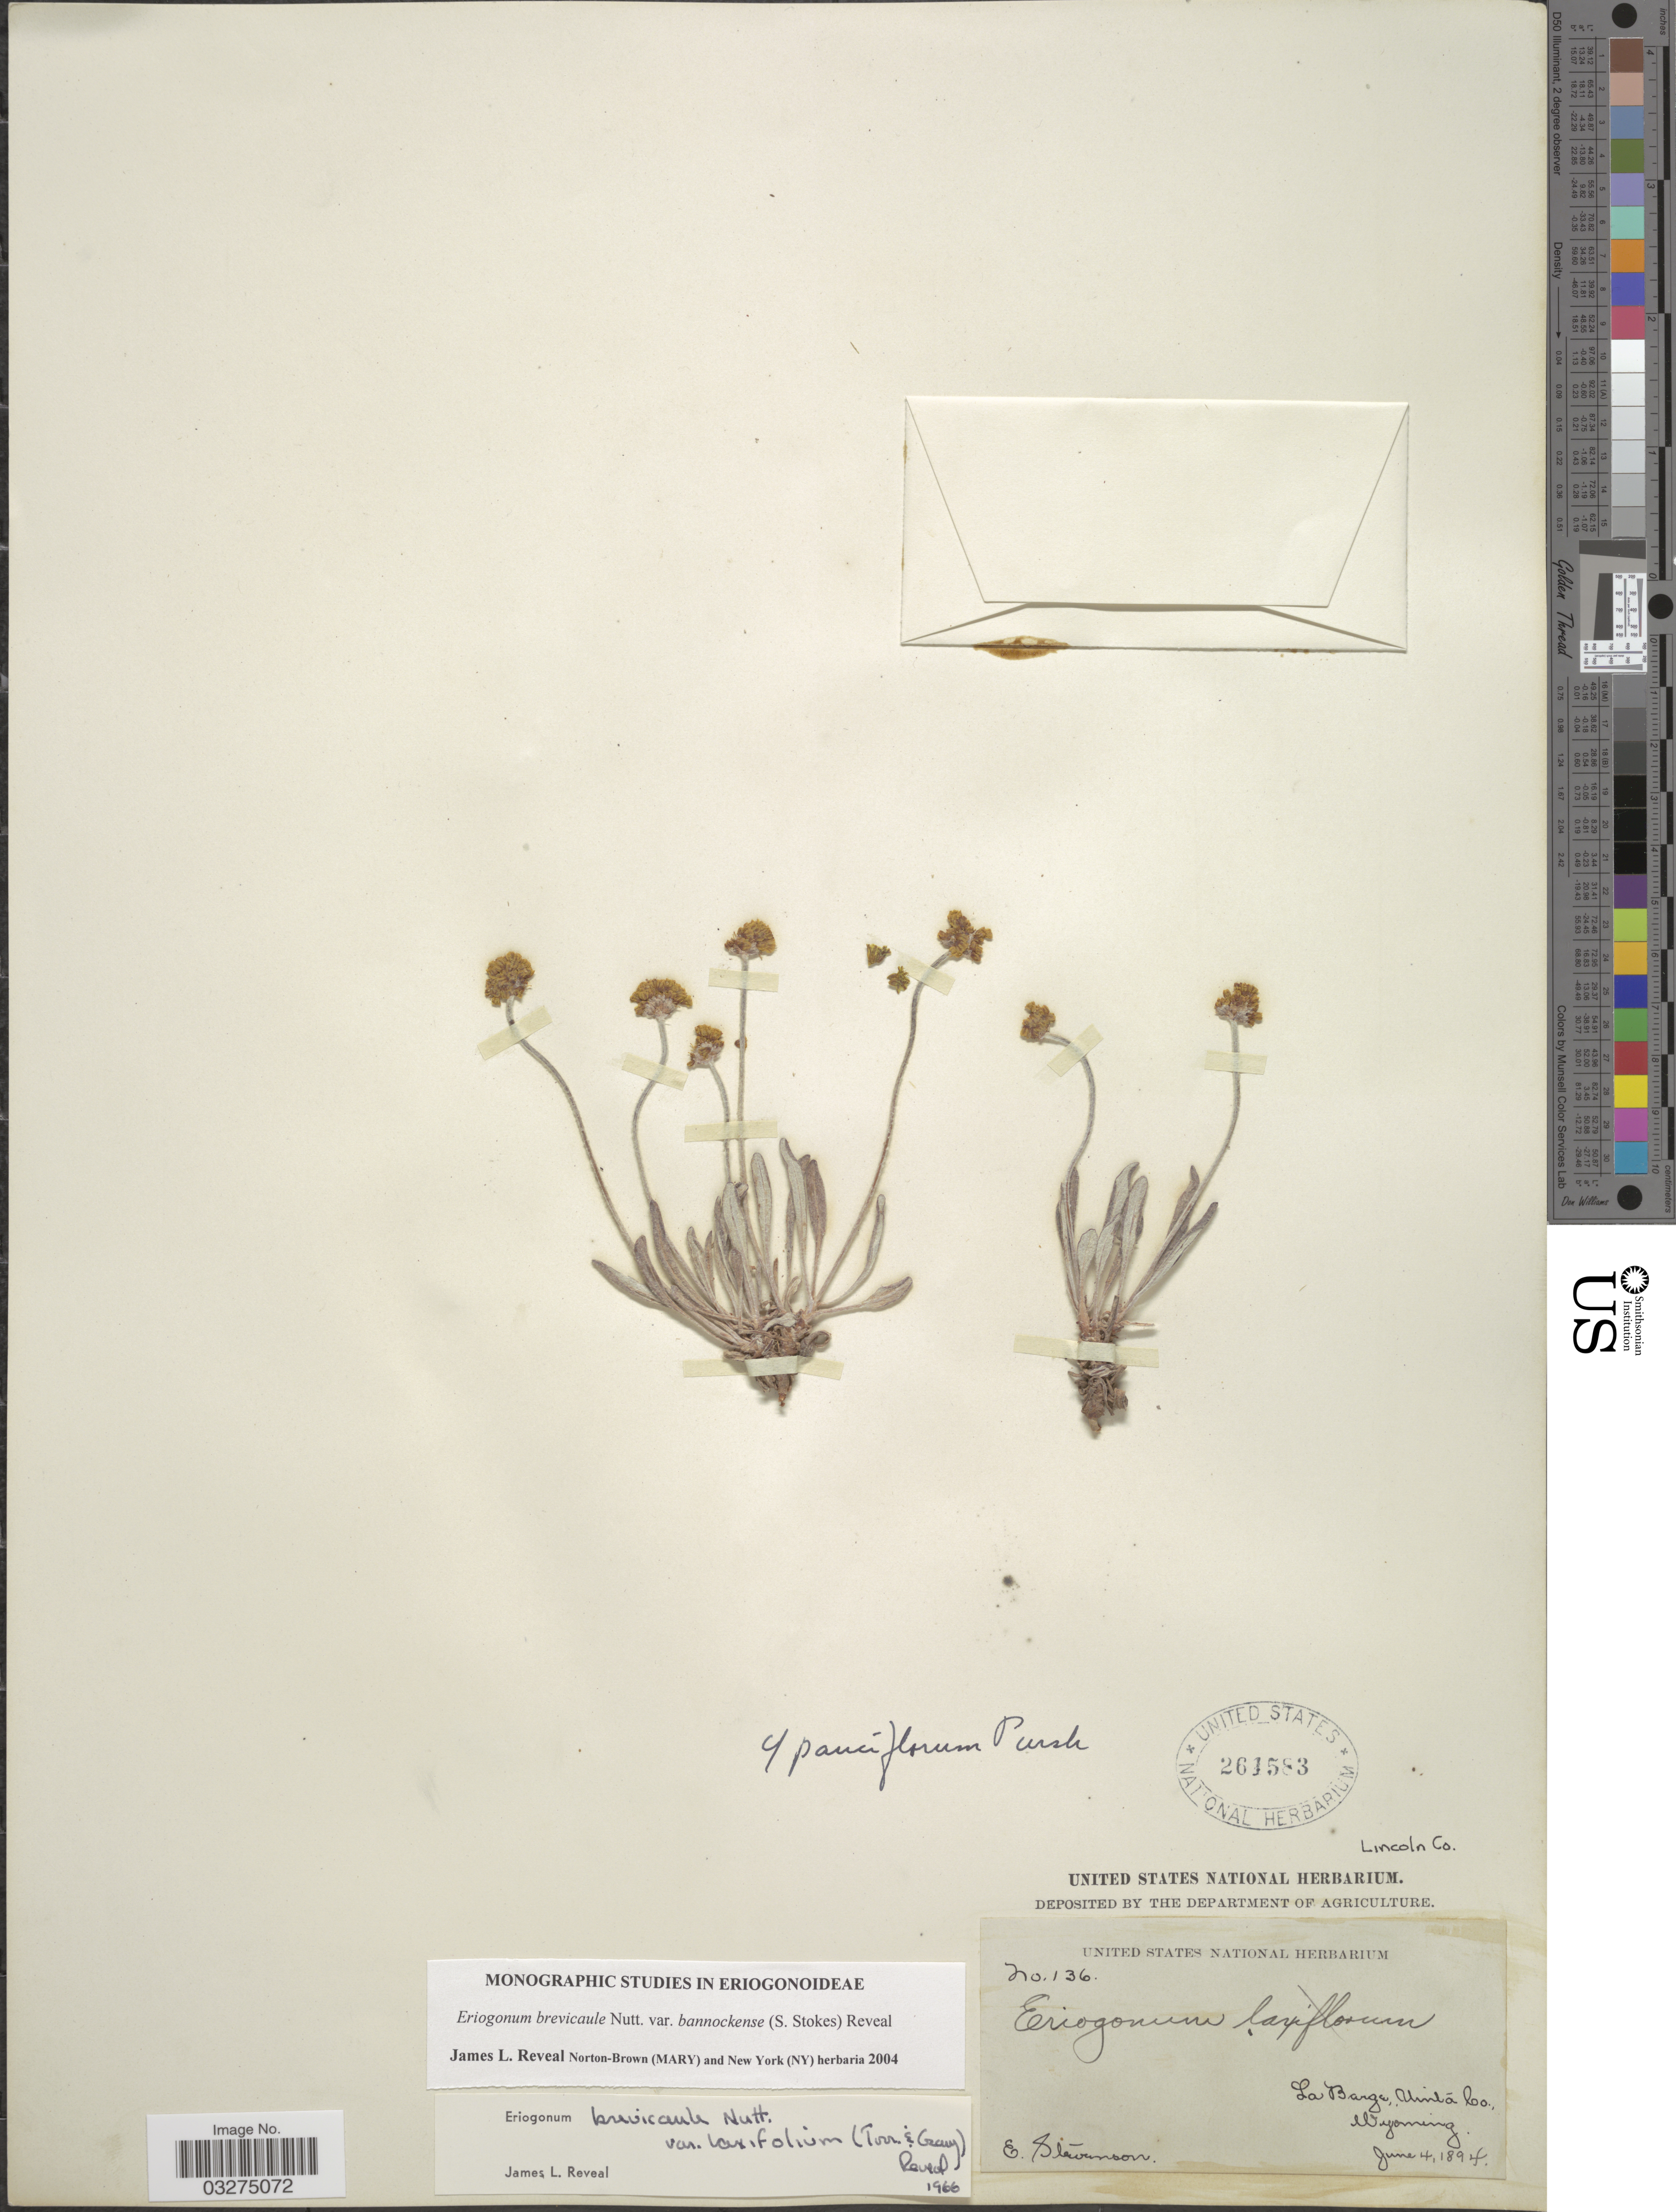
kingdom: Plantae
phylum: Tracheophyta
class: Magnoliopsida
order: Caryophyllales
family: Polygonaceae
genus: Eriogonum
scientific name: Eriogonum brevicaule var. laxifolium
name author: (Torr. & A. Gray) Reveal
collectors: E. Stevenson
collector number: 136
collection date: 1894-06-04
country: United States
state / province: Wyoming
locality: Lincoln Co. La Barge, Uinta Co.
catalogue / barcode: US 261583